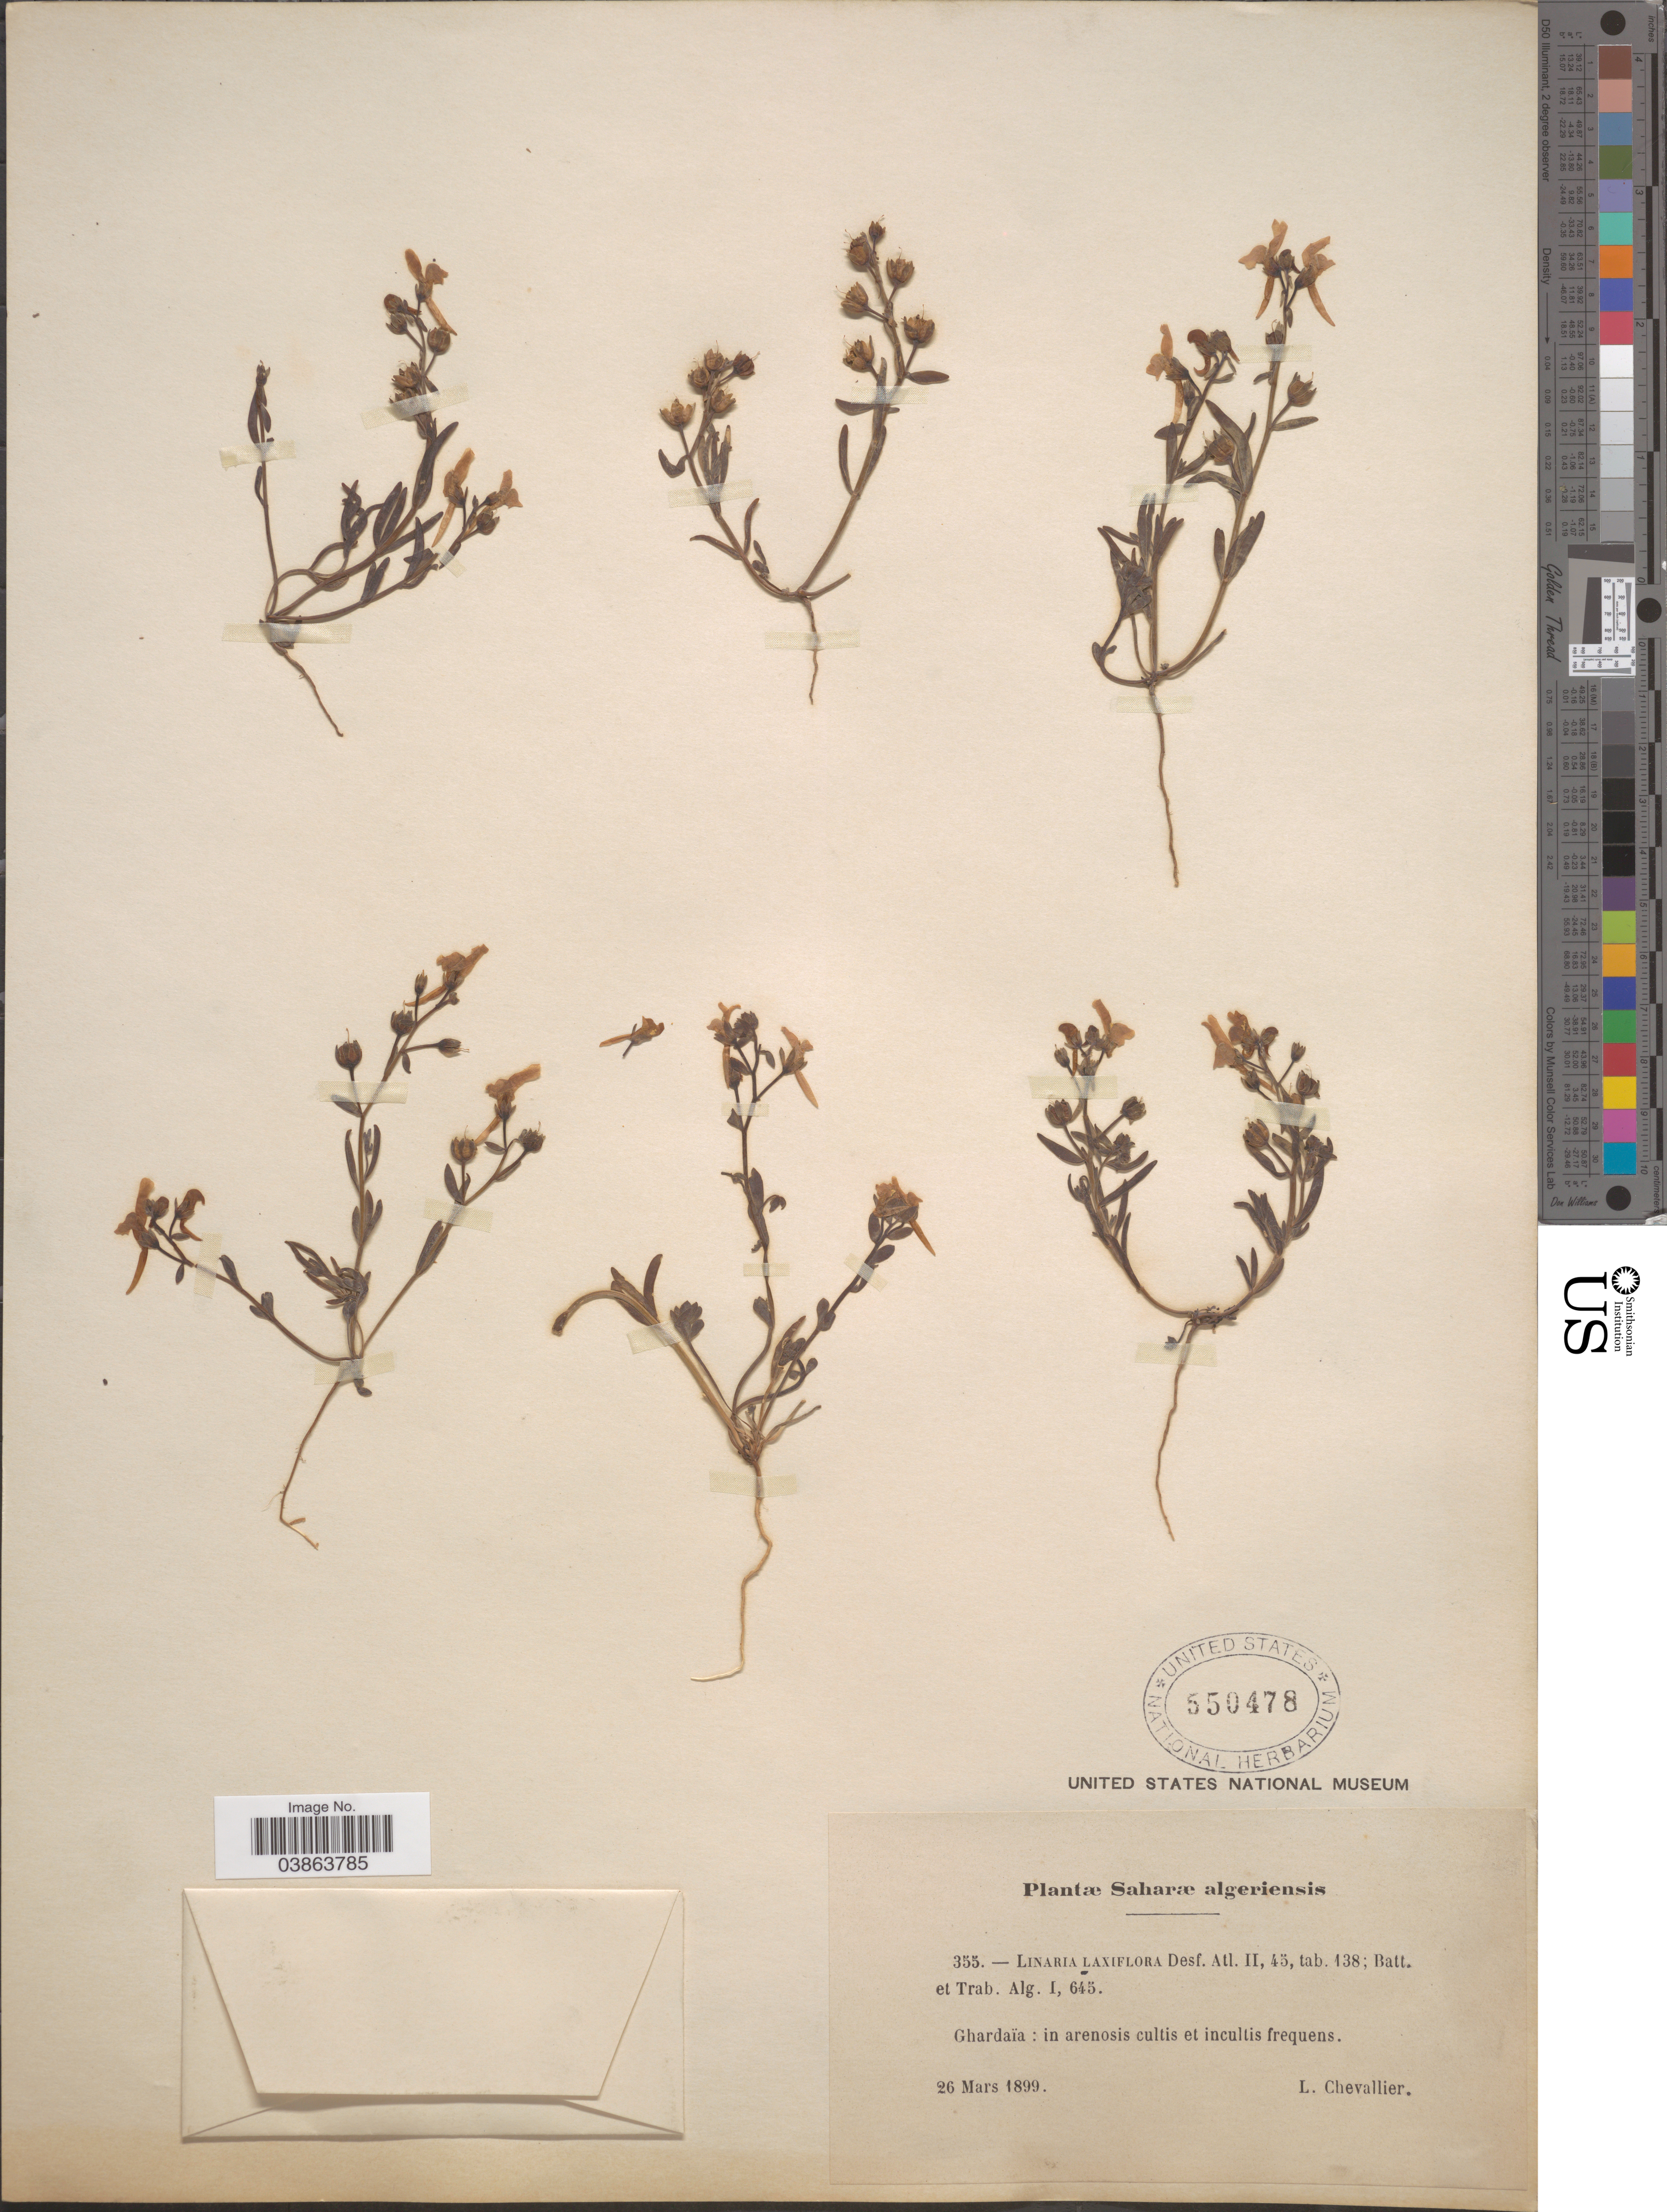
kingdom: Plantae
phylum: Tracheophyta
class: Magnoliopsida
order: Lamiales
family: Plantaginaceae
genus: Linaria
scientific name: Linaria laxiflora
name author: Desf.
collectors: L. Chevallier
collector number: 355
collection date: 1899-03-26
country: Algeria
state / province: Ghardaïa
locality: Saharæ algeriensis.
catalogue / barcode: US 550478